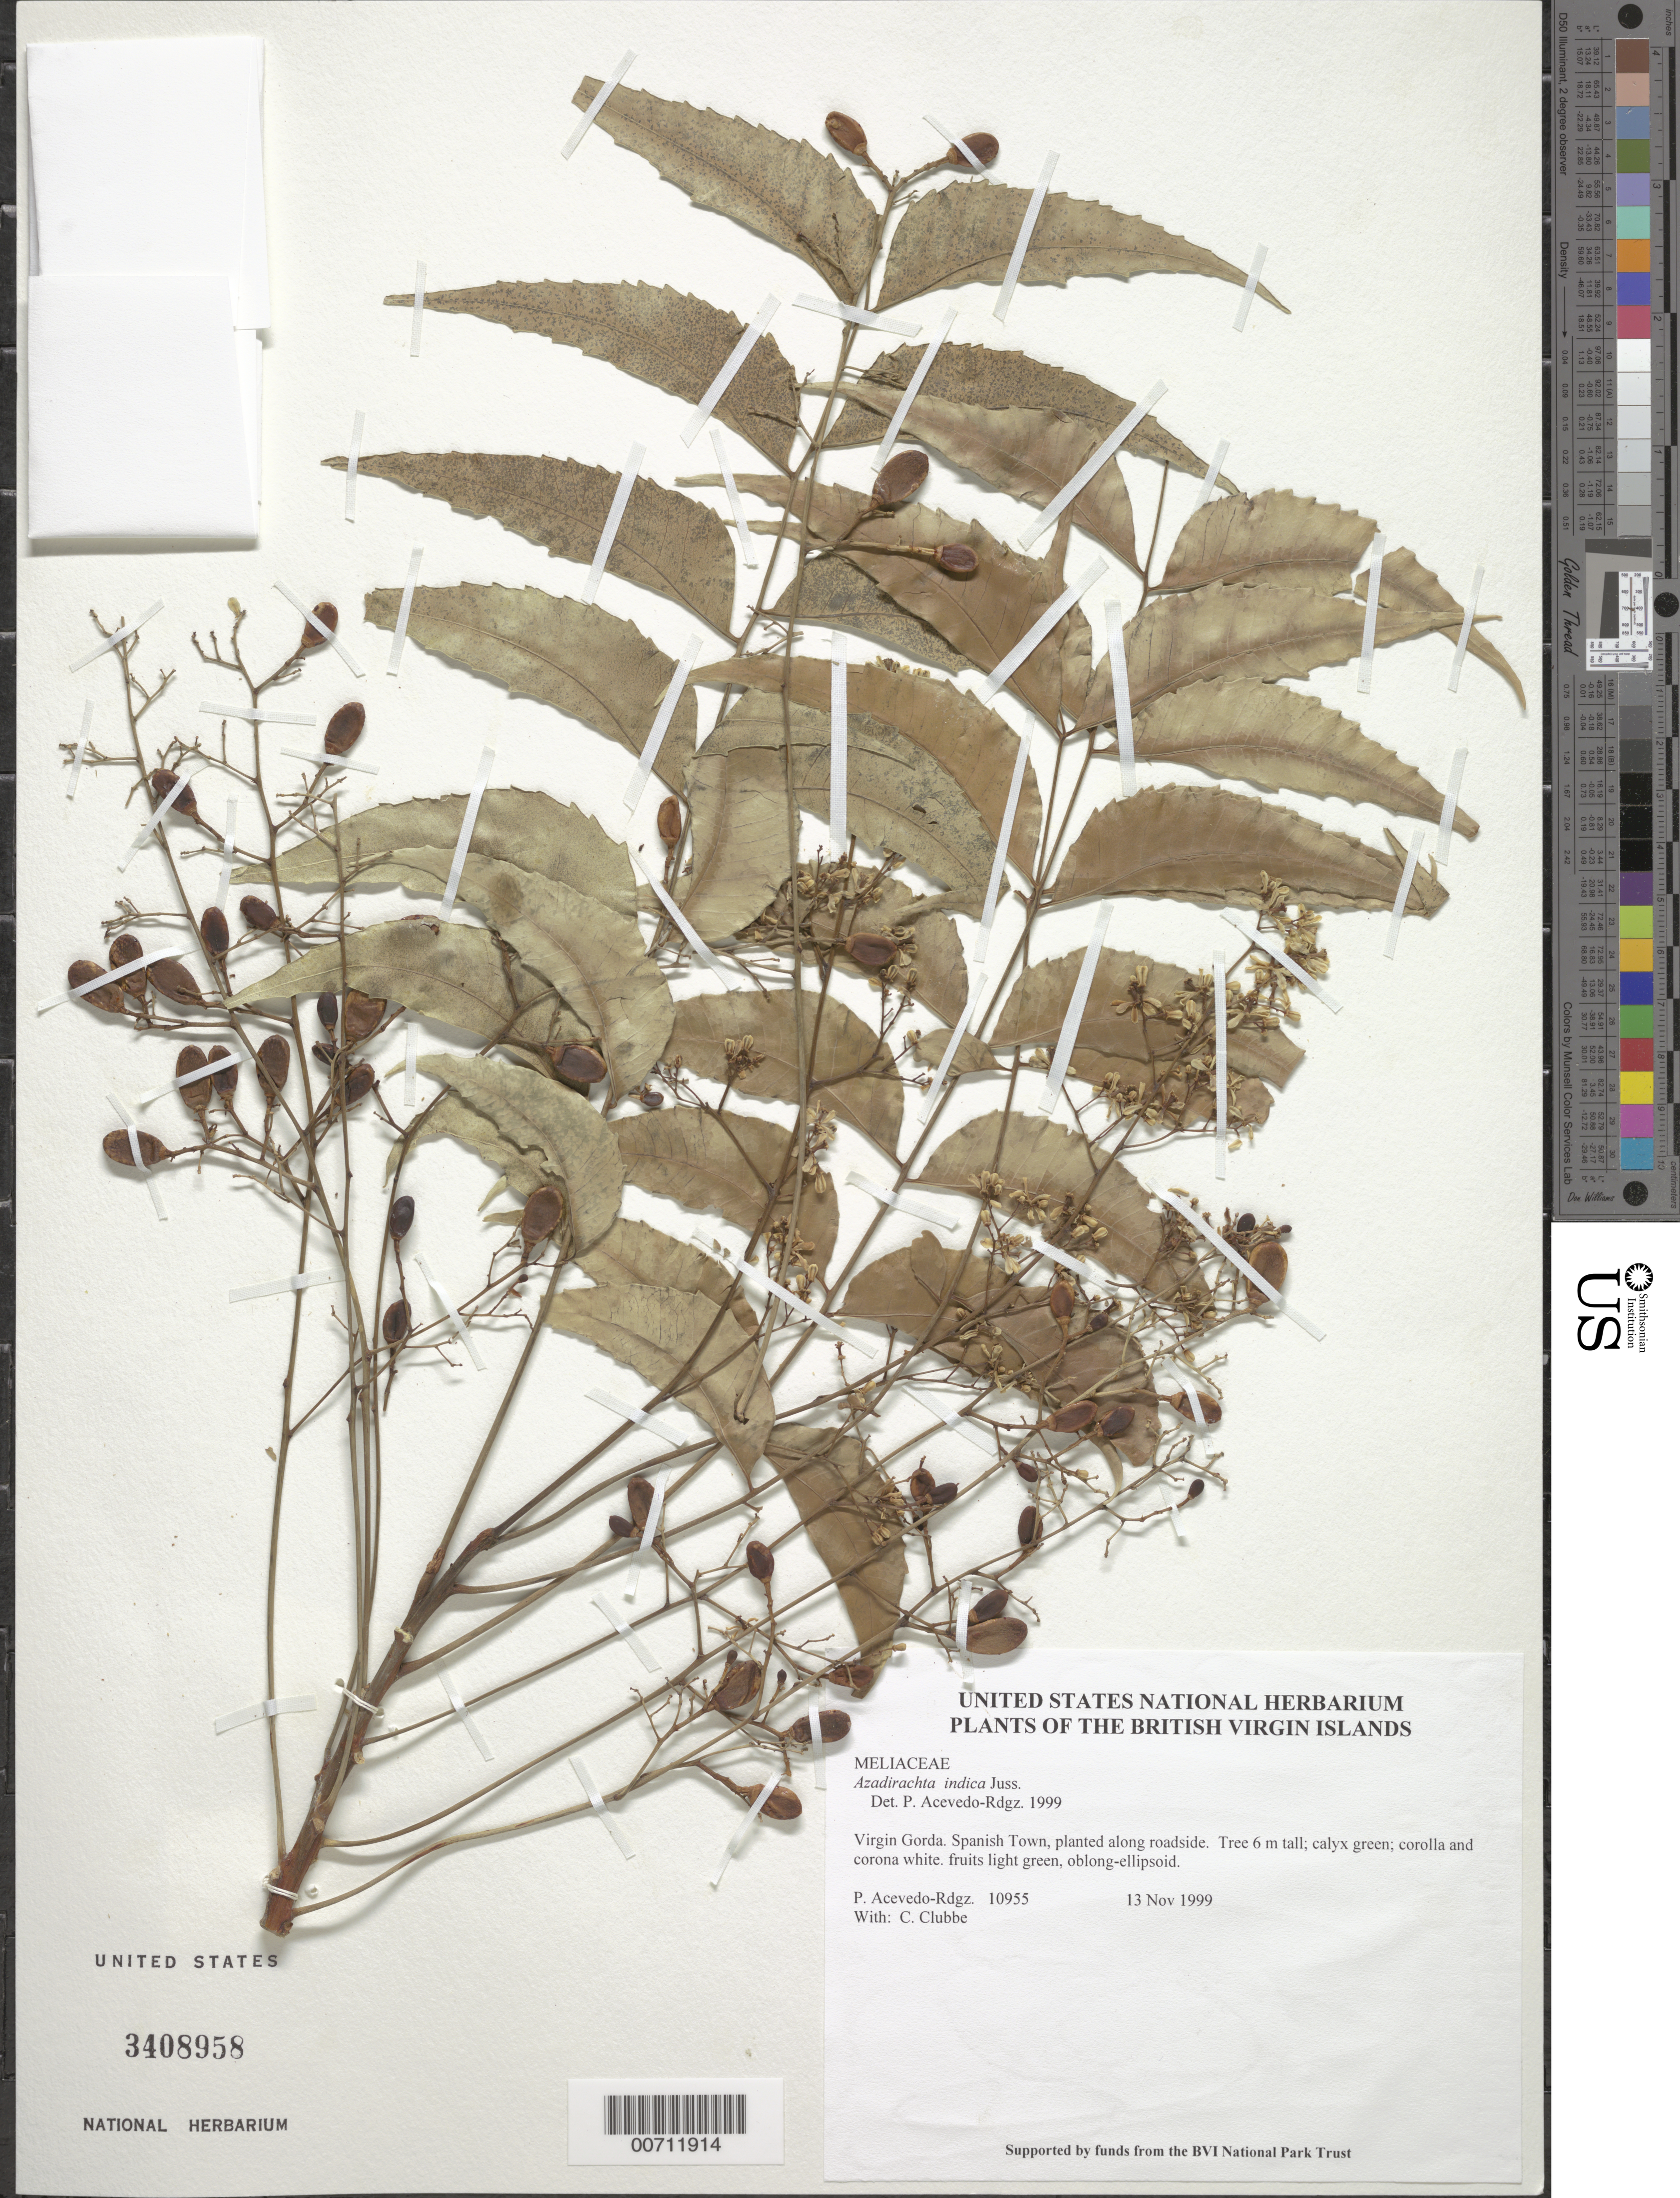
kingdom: Plantae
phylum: Tracheophyta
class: Magnoliopsida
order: Sapindales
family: Meliaceae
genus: Azadirachta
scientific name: Azadirachta indica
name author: A. Juss.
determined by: Acevedo-Rodríguez, P., (BOT), Smithsonian Institution - National Museum of Natural History (UNITED STATES)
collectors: P. Acevedo-Rodr. & C. Clubbe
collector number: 10955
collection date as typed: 13 Nov 1999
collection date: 1999-11-13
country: British Virgin Islands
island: Virgin Gorda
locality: Spanish Town, planted along roadside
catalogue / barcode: US 3408958